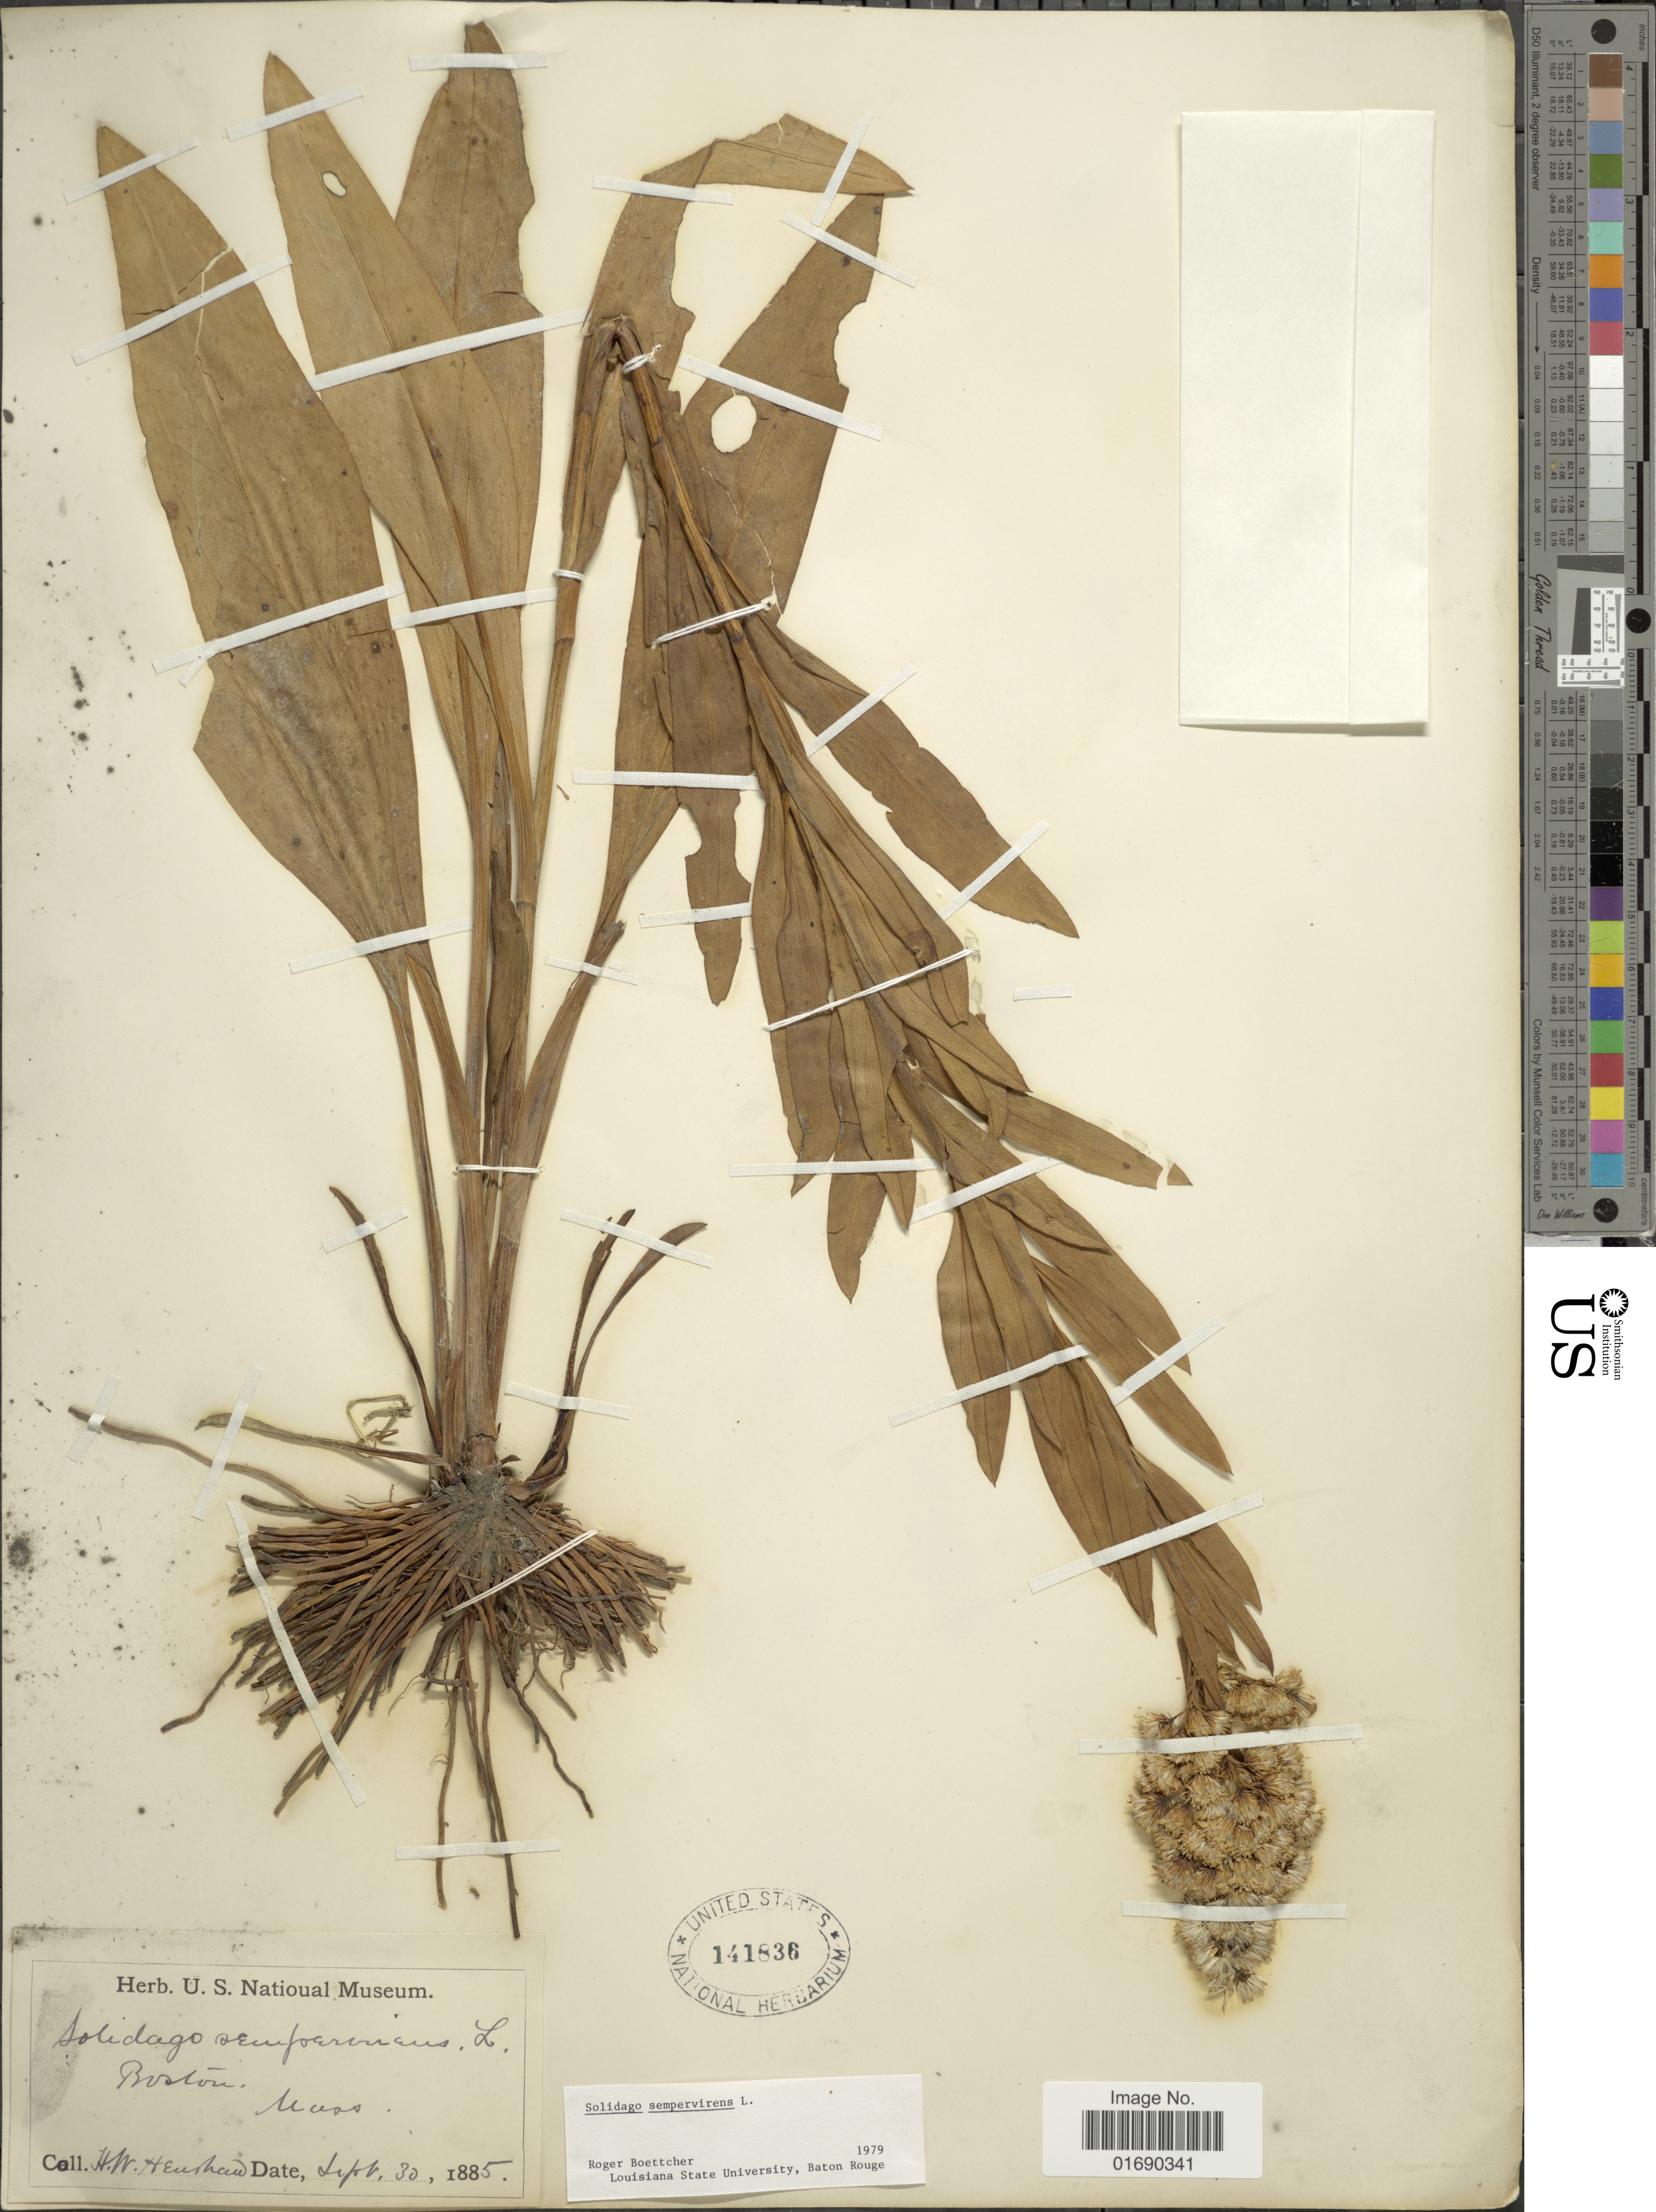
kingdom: Plantae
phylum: Tracheophyta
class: Magnoliopsida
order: Asterales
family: Asteraceae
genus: Solidago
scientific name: Solidago sempervirens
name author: L.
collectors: H. Henshaw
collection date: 1885-09-30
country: United States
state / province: Massachusetts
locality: Boston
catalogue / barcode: US 141836